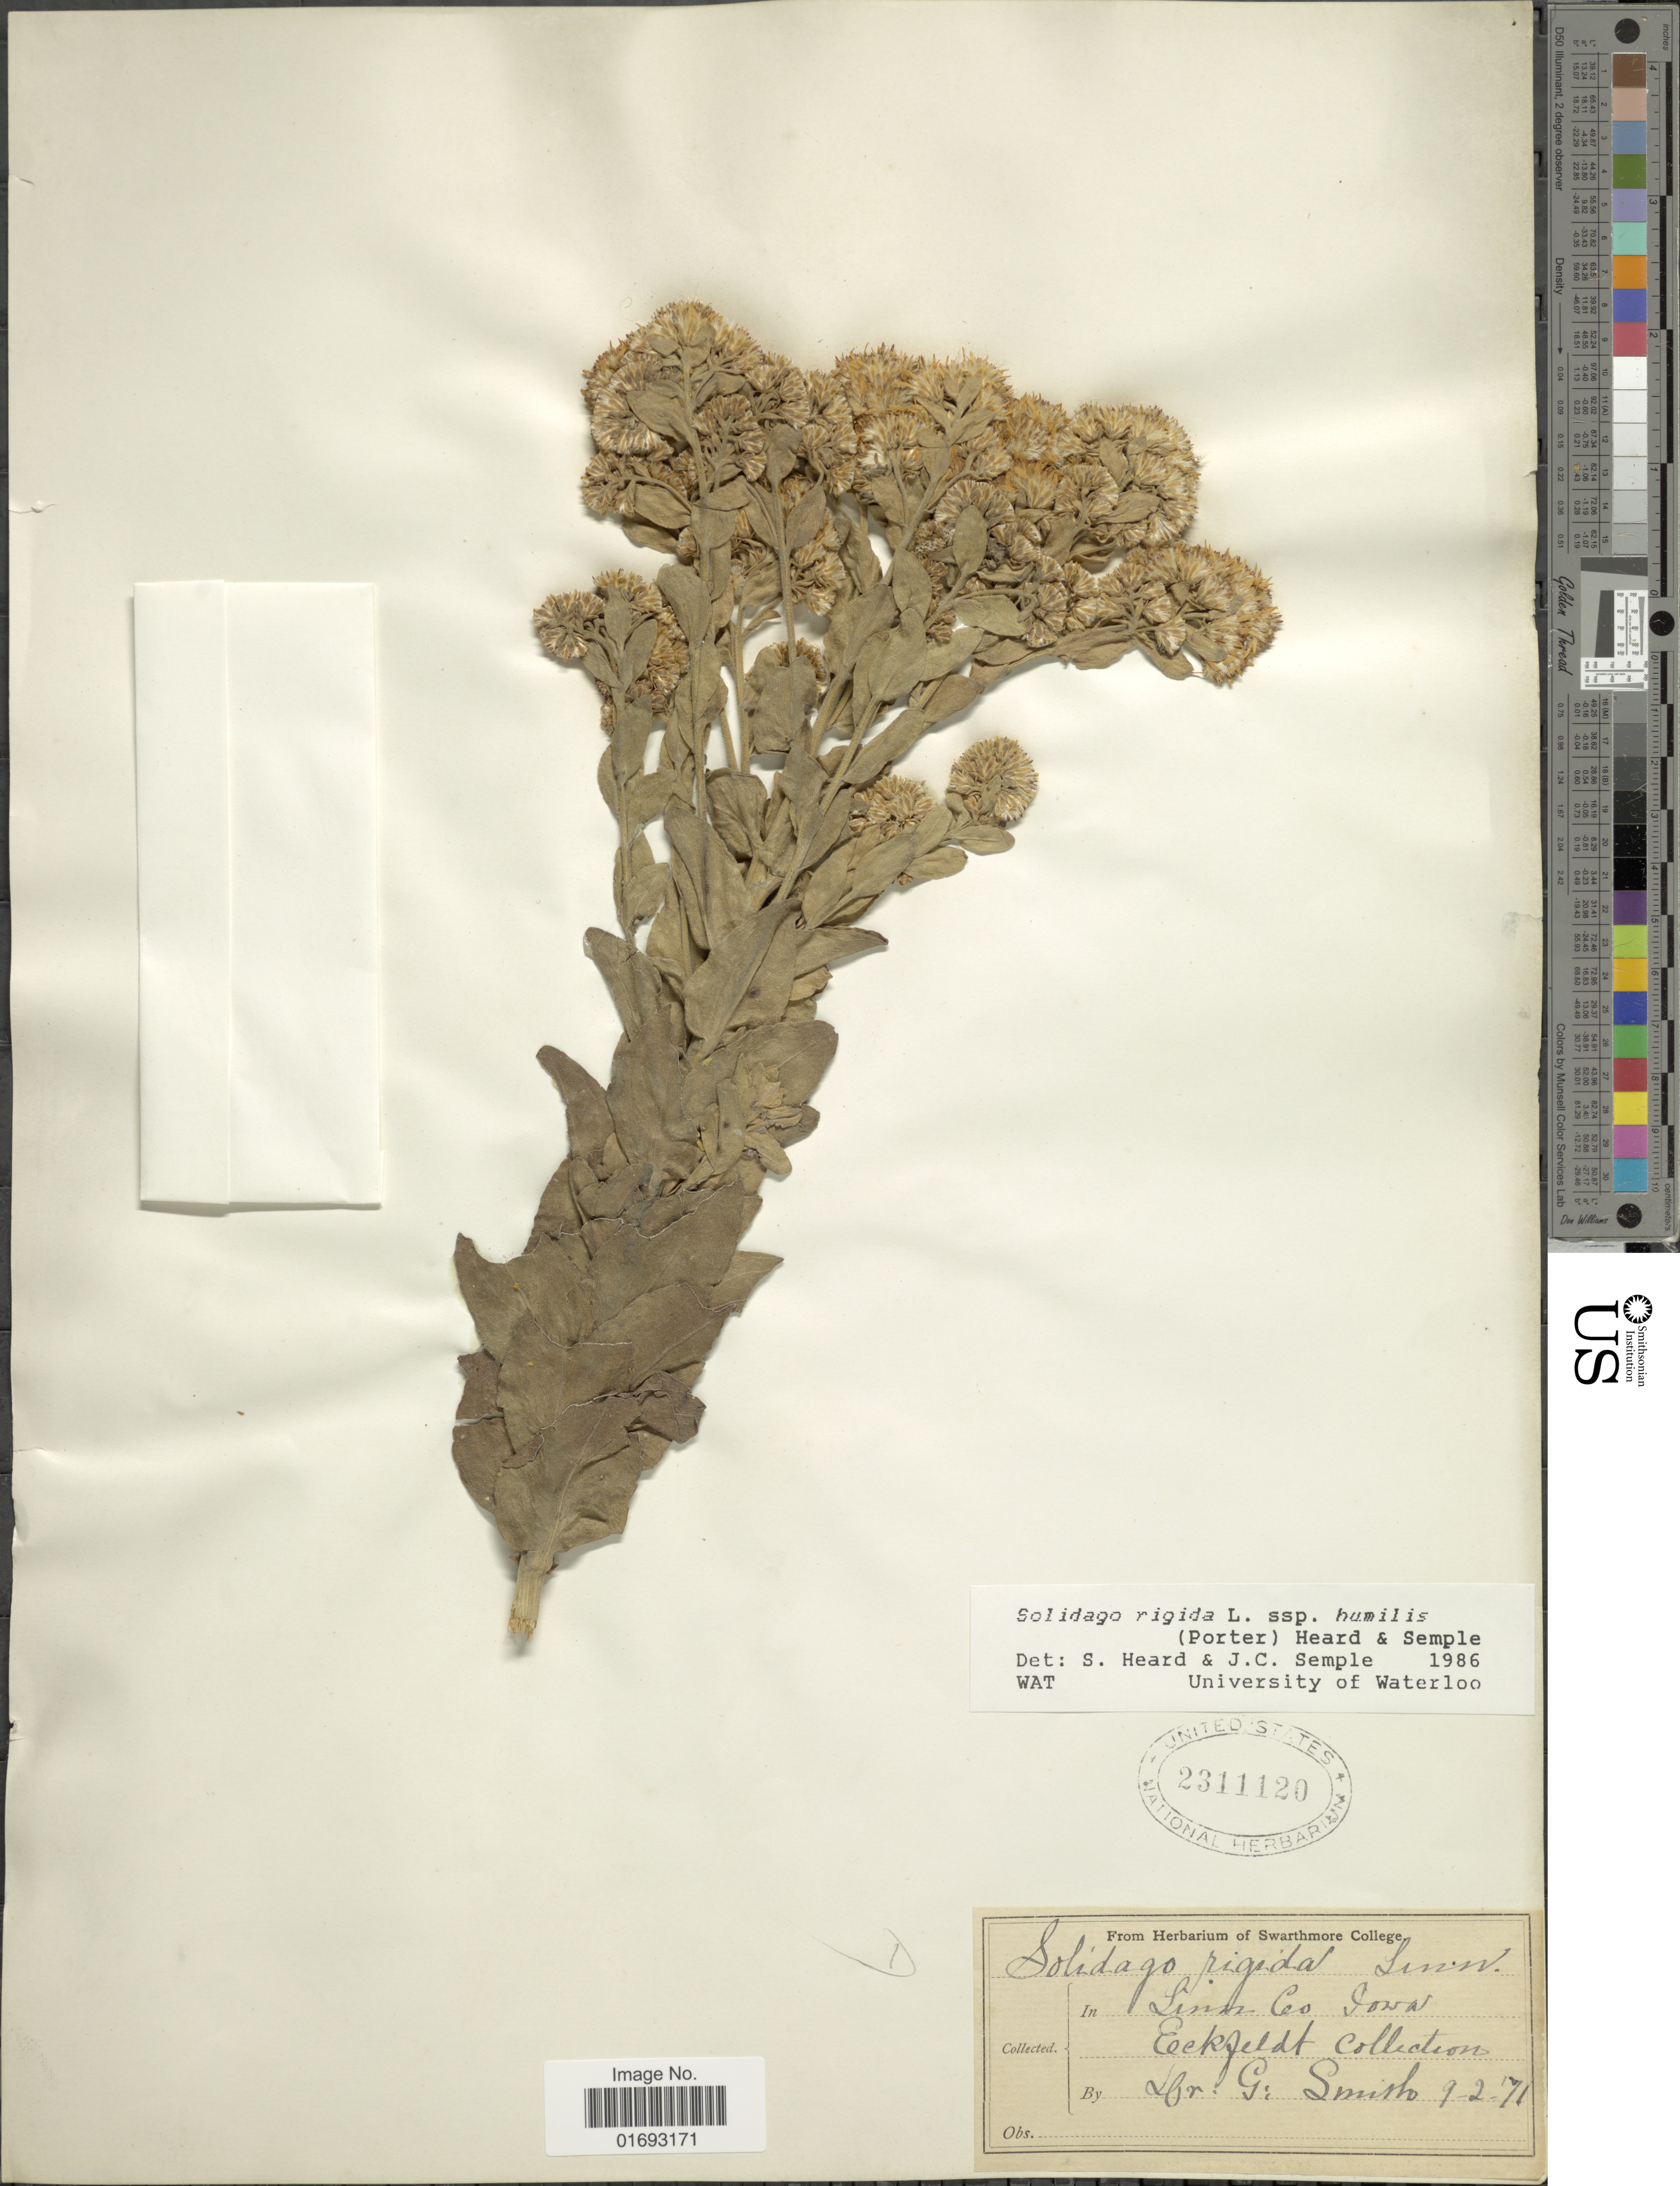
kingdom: Plantae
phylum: Tracheophyta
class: Magnoliopsida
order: Asterales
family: Asteraceae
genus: Oligoneuron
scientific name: Oligoneuron rigidum var. humile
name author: (Porter) G.L. Nesom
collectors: L. E. Smith & G. Smith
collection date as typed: Transcribed d/m/y: 2/9/71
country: United States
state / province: Iowa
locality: Linn Co., Eckfeldt collection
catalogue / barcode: US 2311120